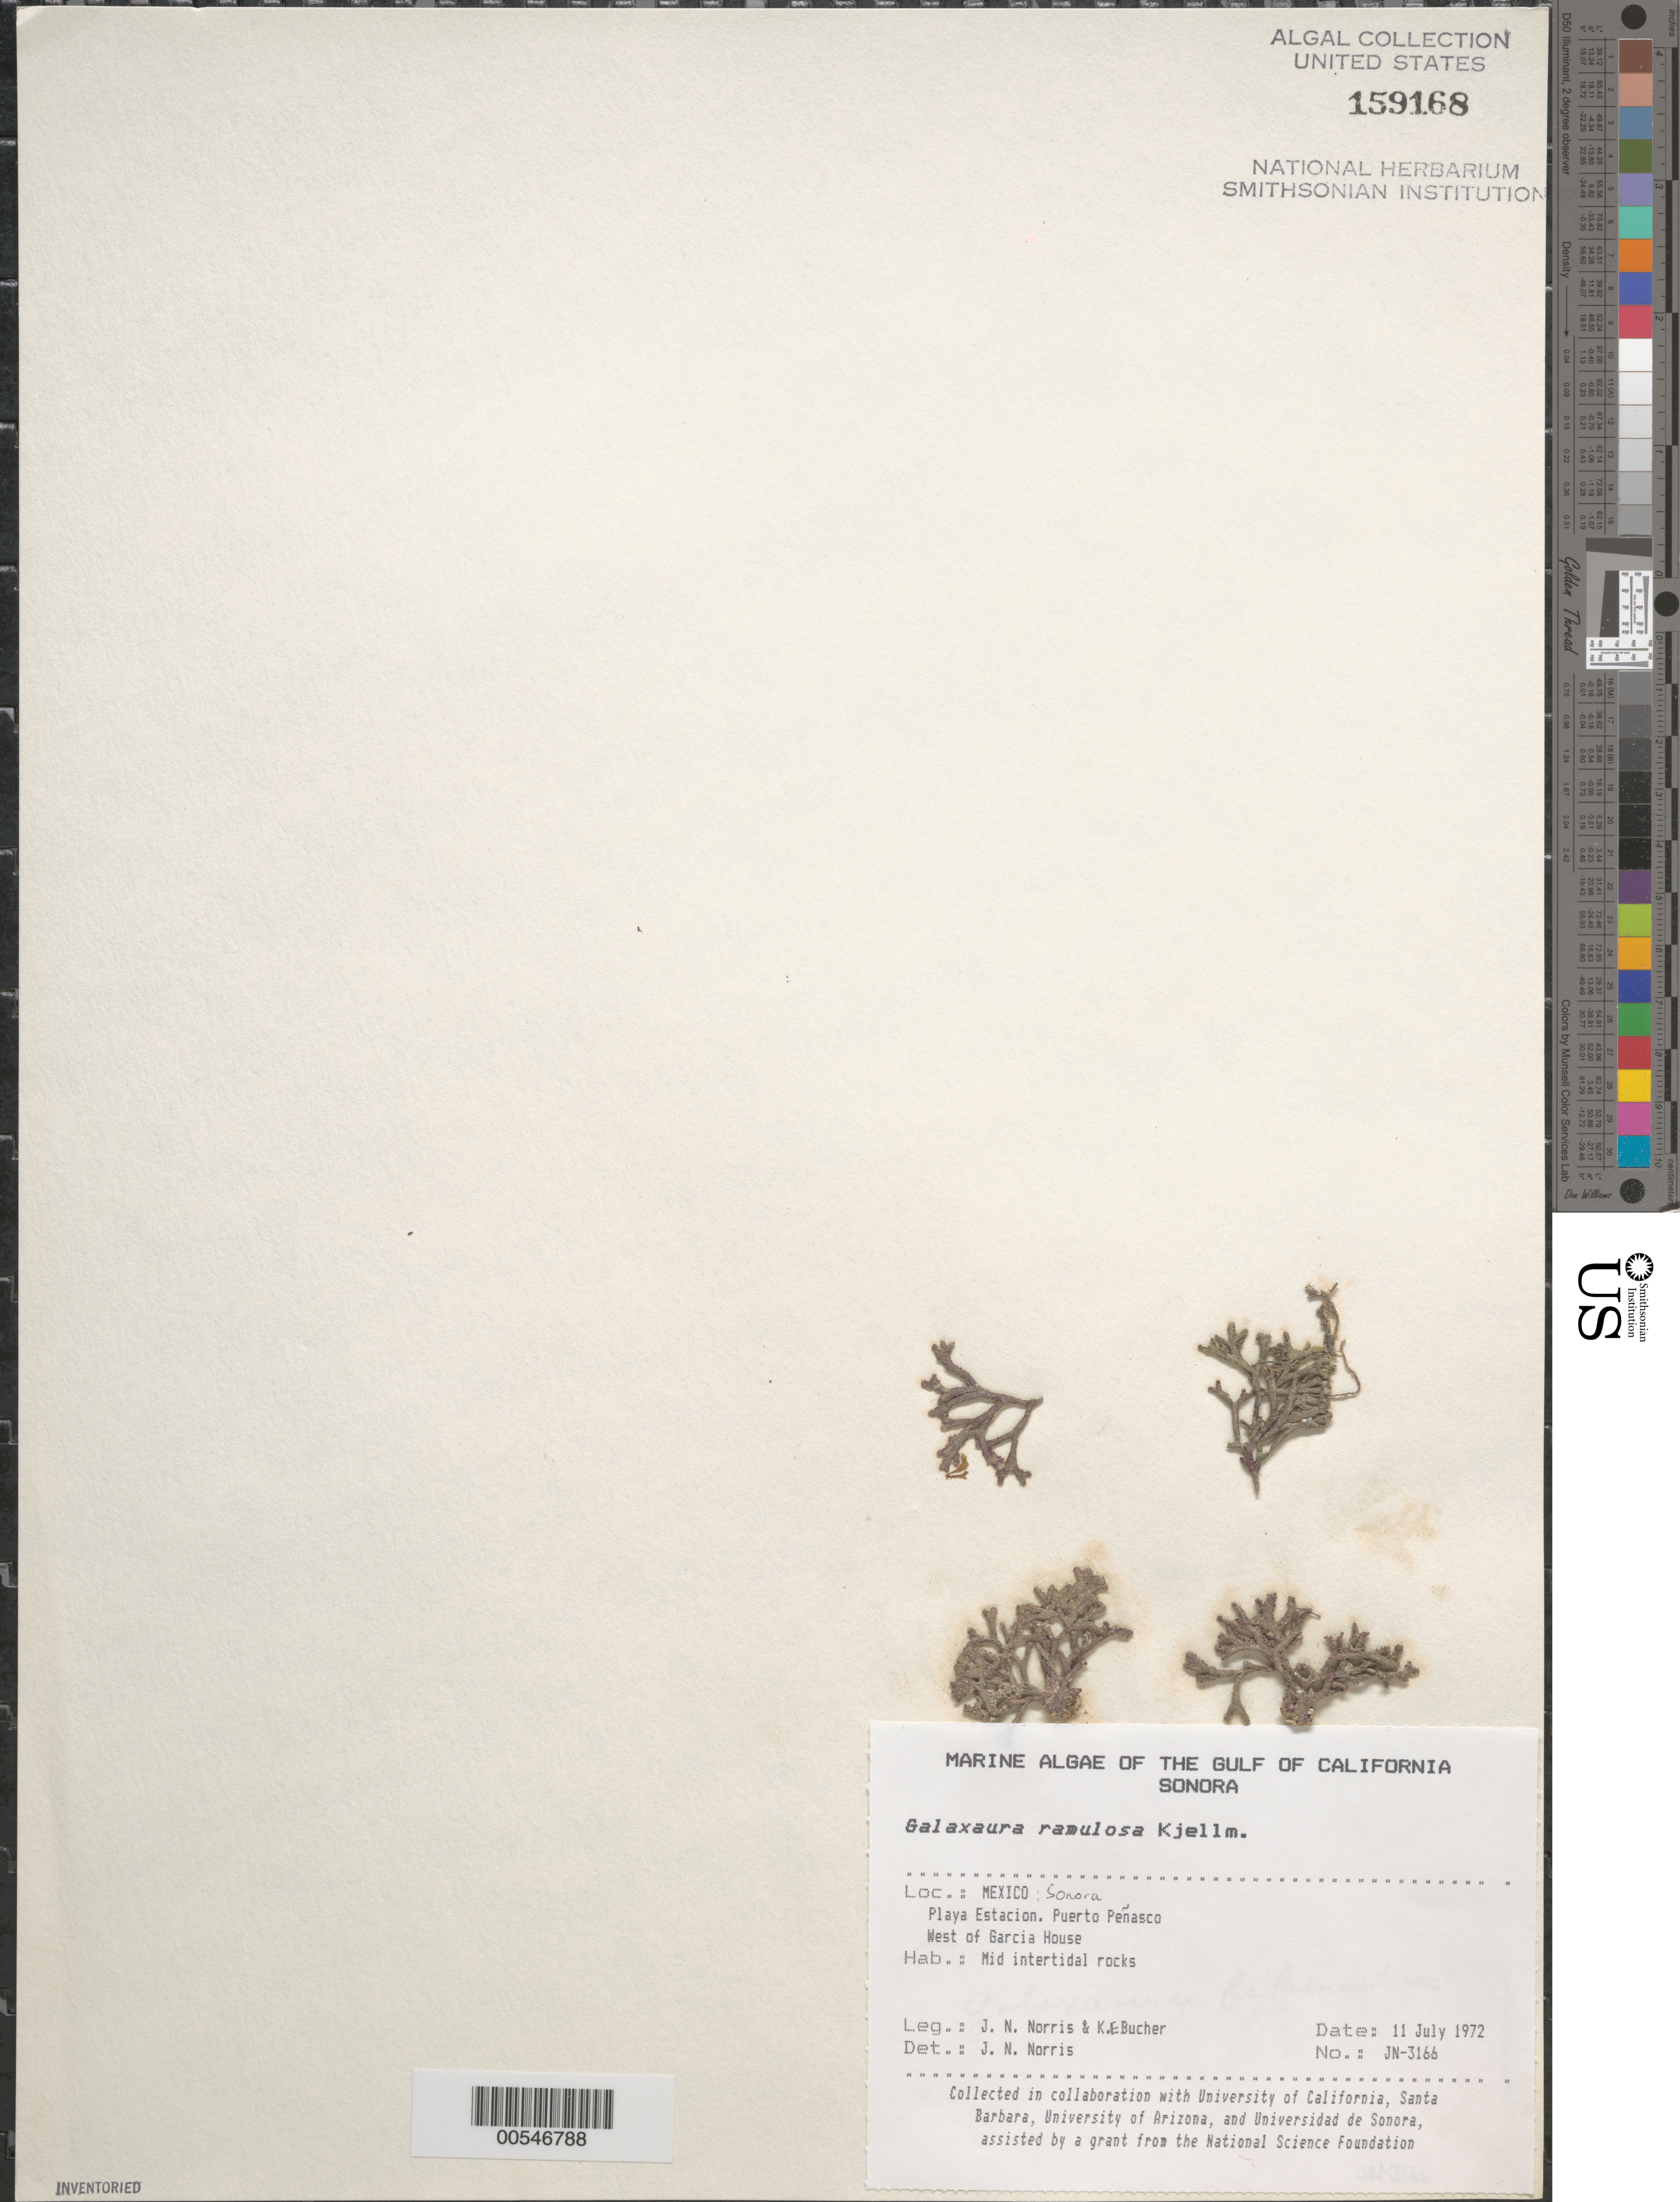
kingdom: Plantae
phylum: Rhodophyta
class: Florideophyceae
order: Nemaliales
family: Galaxauraceae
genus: Galaxaura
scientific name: Galaxaura rugosa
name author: (Ellis & Sol.) J.V.Lamouroux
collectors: J. N. Norris & K. E. Bucher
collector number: JN-3166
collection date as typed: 11 Jul 1972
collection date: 1972-07-11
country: Mexico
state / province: Sonora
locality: Playa Estacion, Puerto Penasco, west of Garcia House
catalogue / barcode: US 159168